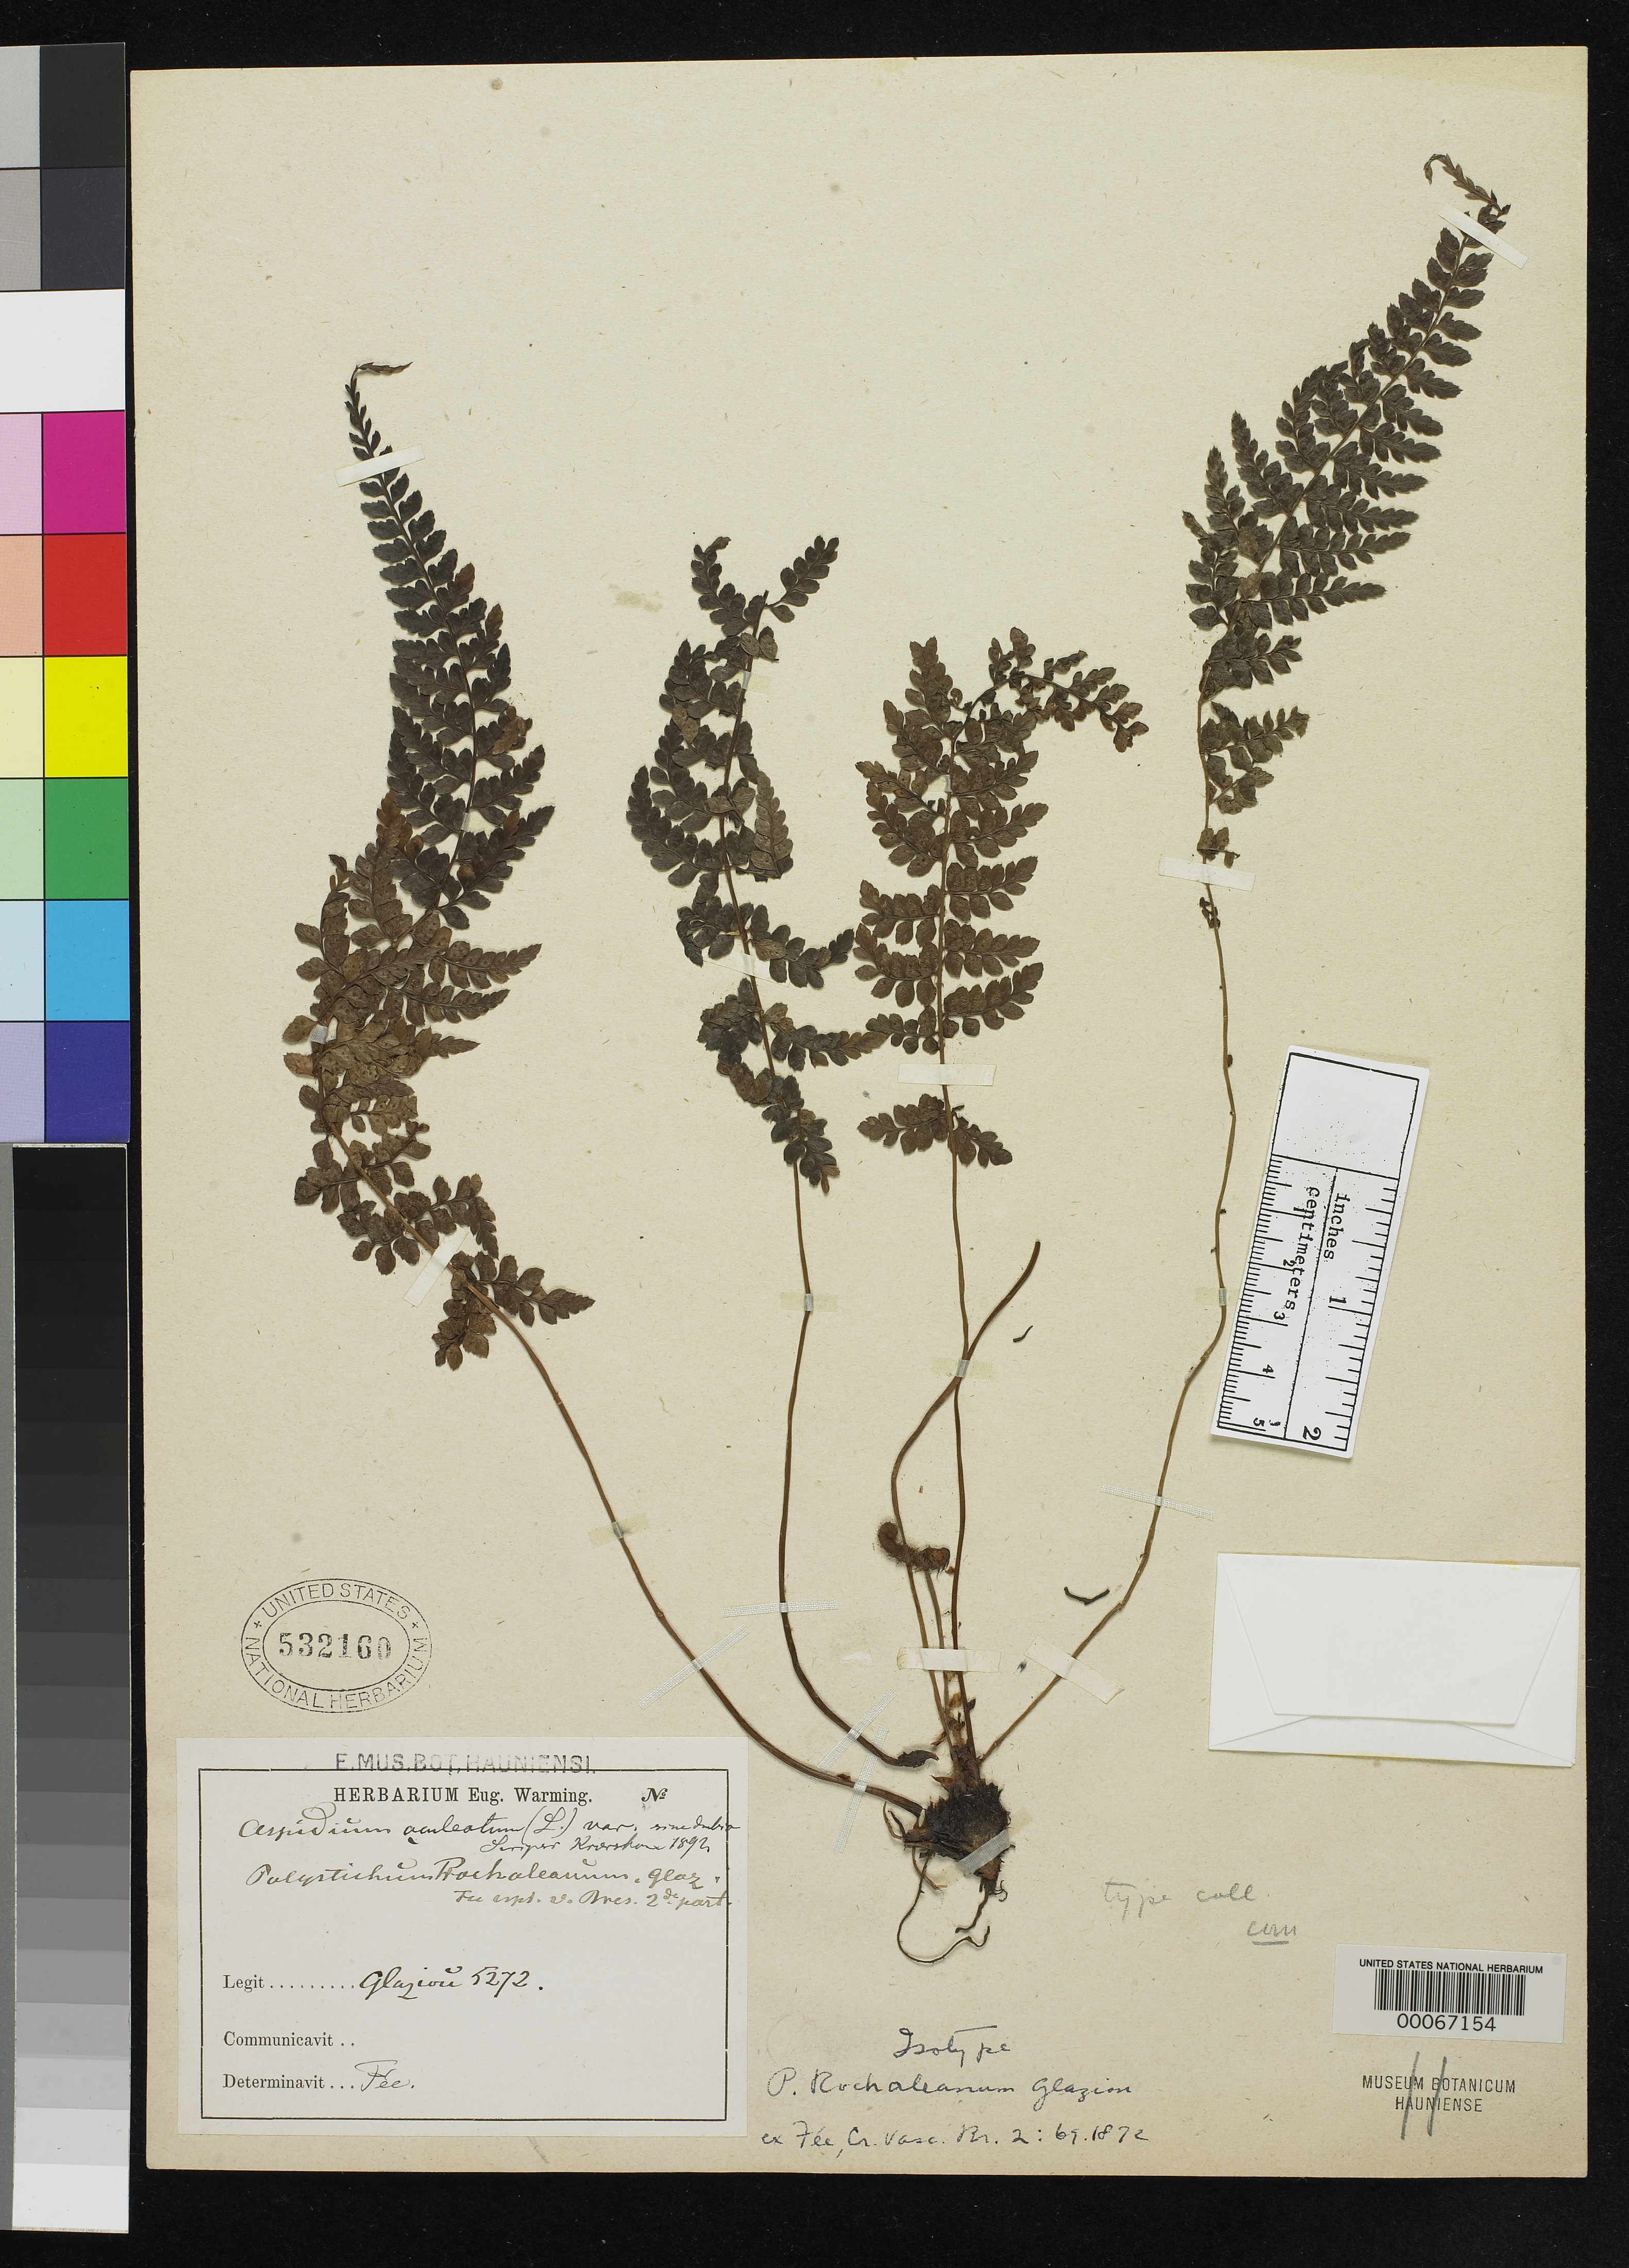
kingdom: Plantae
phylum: Tracheophyta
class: Polypodiopsida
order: Polypodiales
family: Dryopteridaceae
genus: Polystichum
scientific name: Polystichum rochaleanum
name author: Glaz. ex Fée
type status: Type Collection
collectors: A. F. M. Glaziou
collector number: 5272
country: Brazil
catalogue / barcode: US 532160